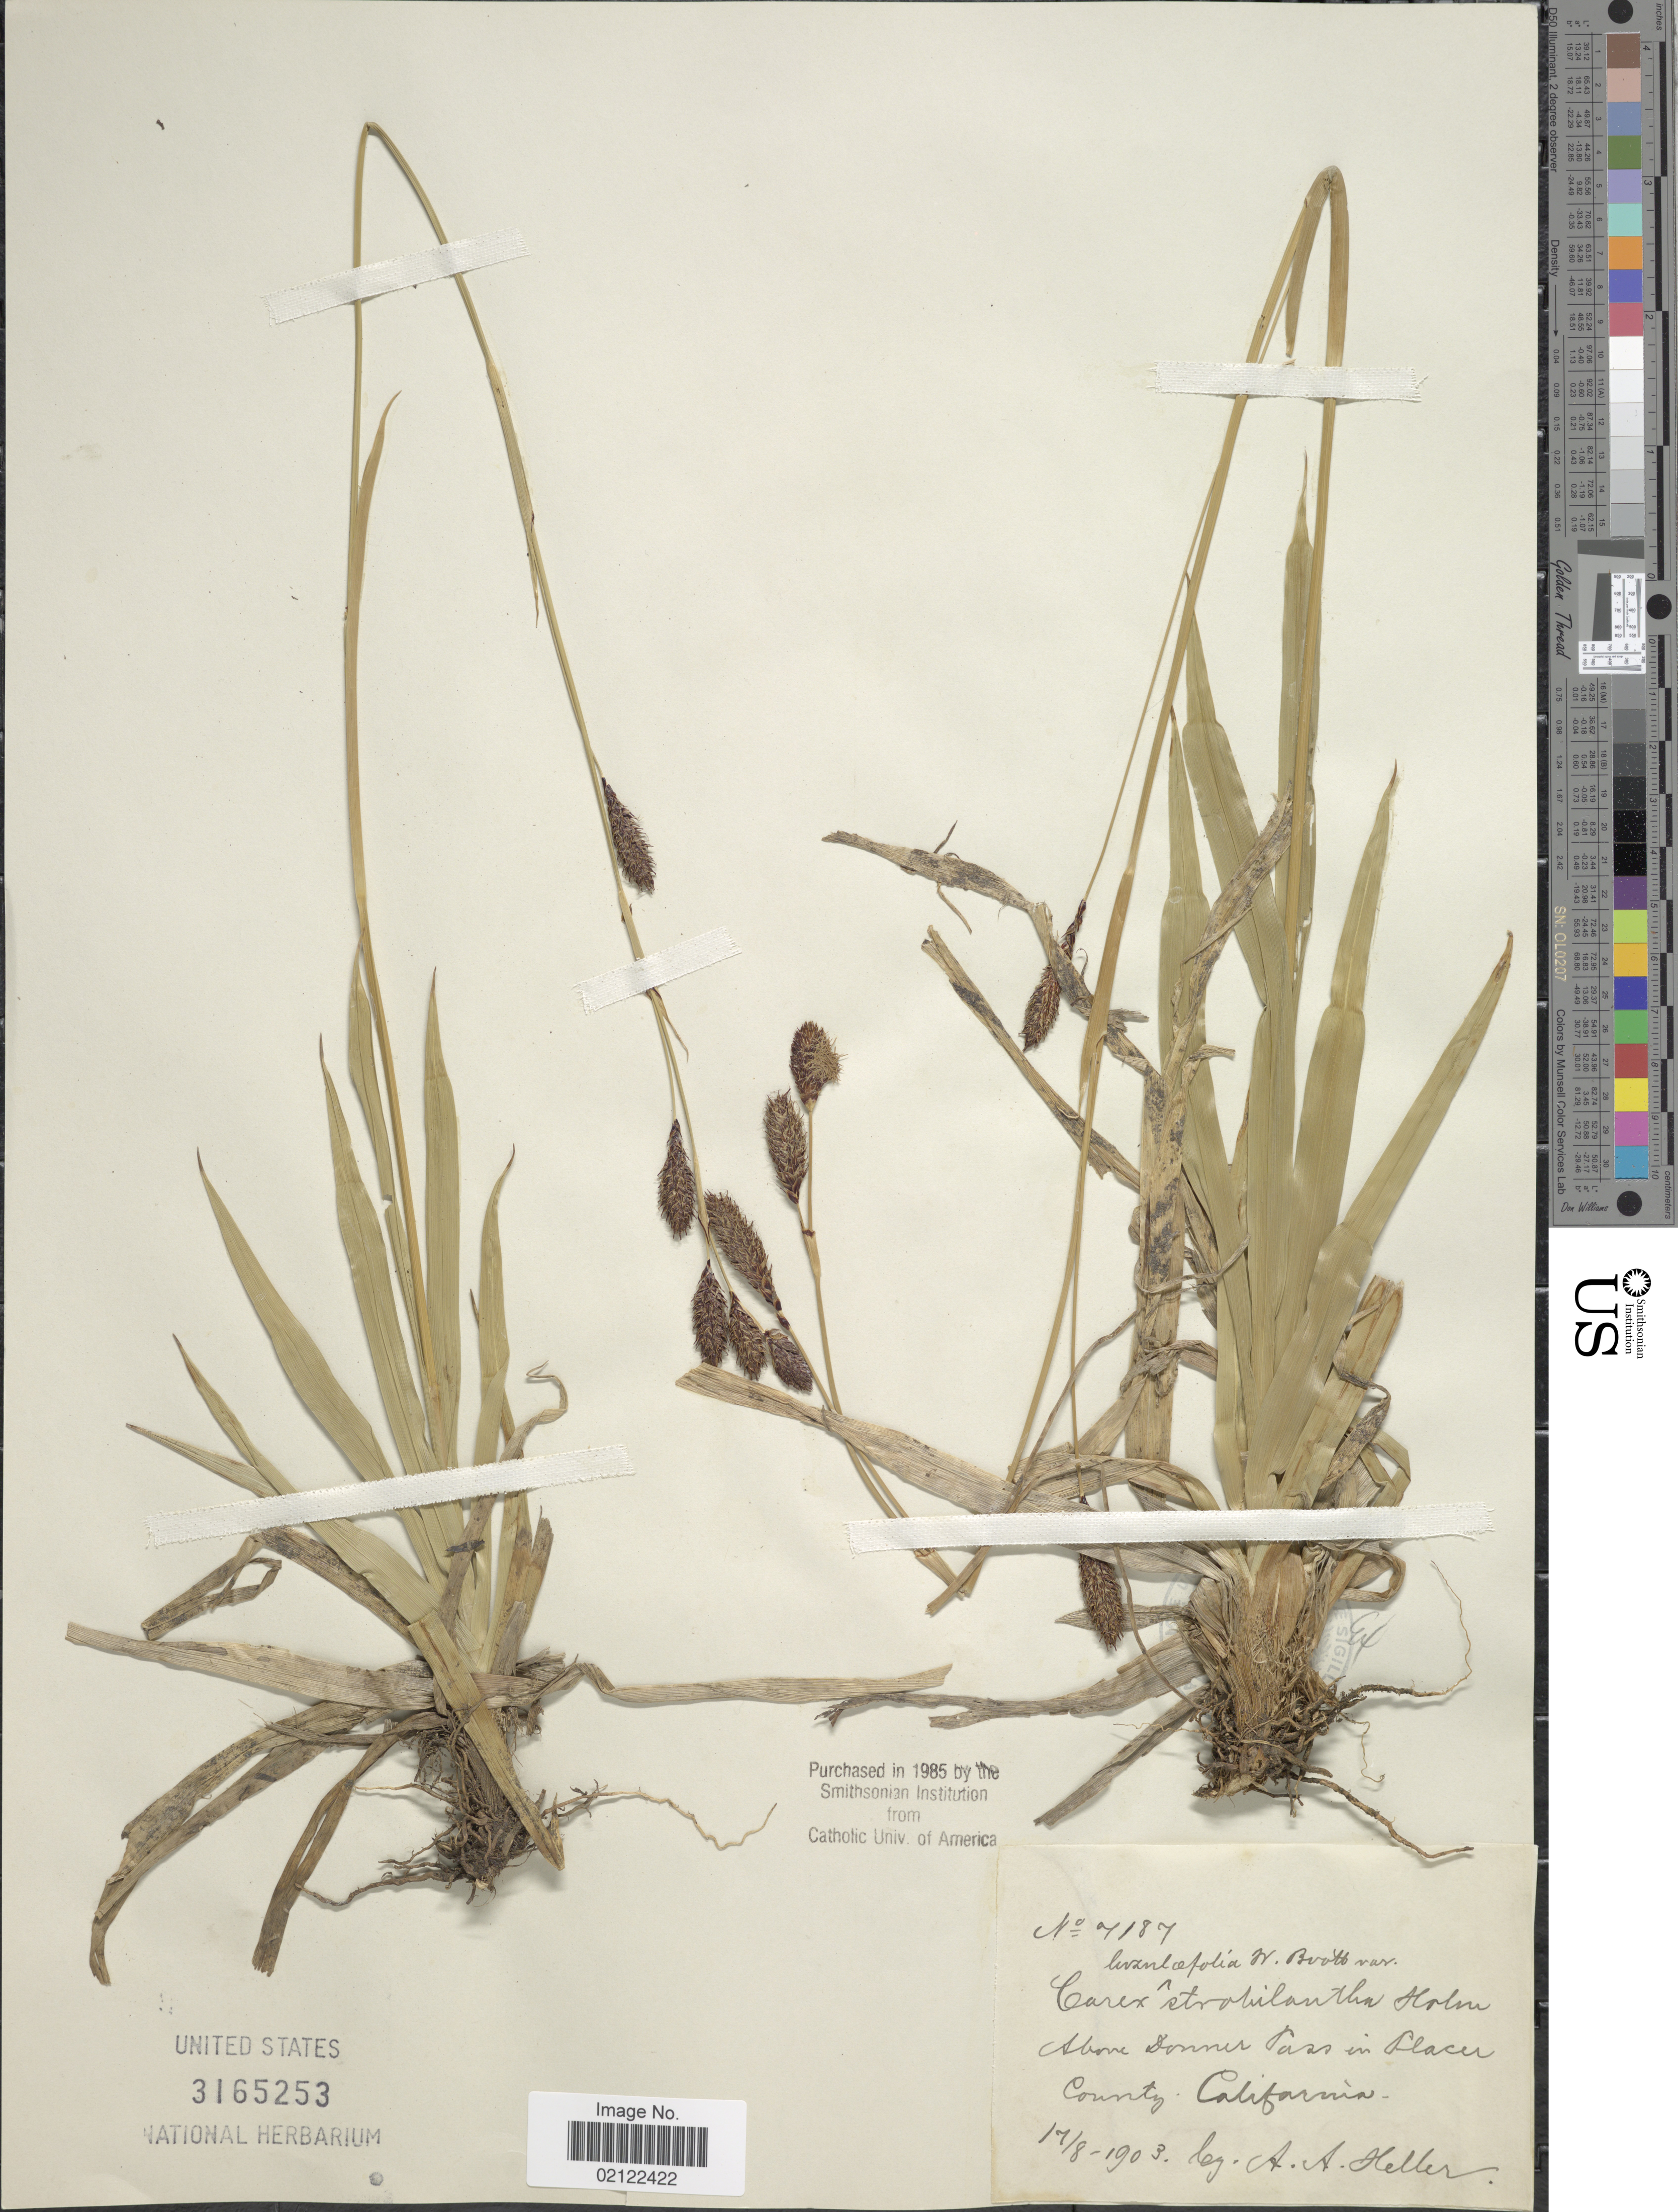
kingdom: Plantae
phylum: Tracheophyta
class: Liliopsida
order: Poales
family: Cyperaceae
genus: Carex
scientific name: Carex luzulifolia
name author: W. Boott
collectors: A. A. Heller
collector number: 7187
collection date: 1903-08-17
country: United States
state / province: California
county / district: Placer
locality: Above Donner Pass in Placer County, California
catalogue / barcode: US 3165253